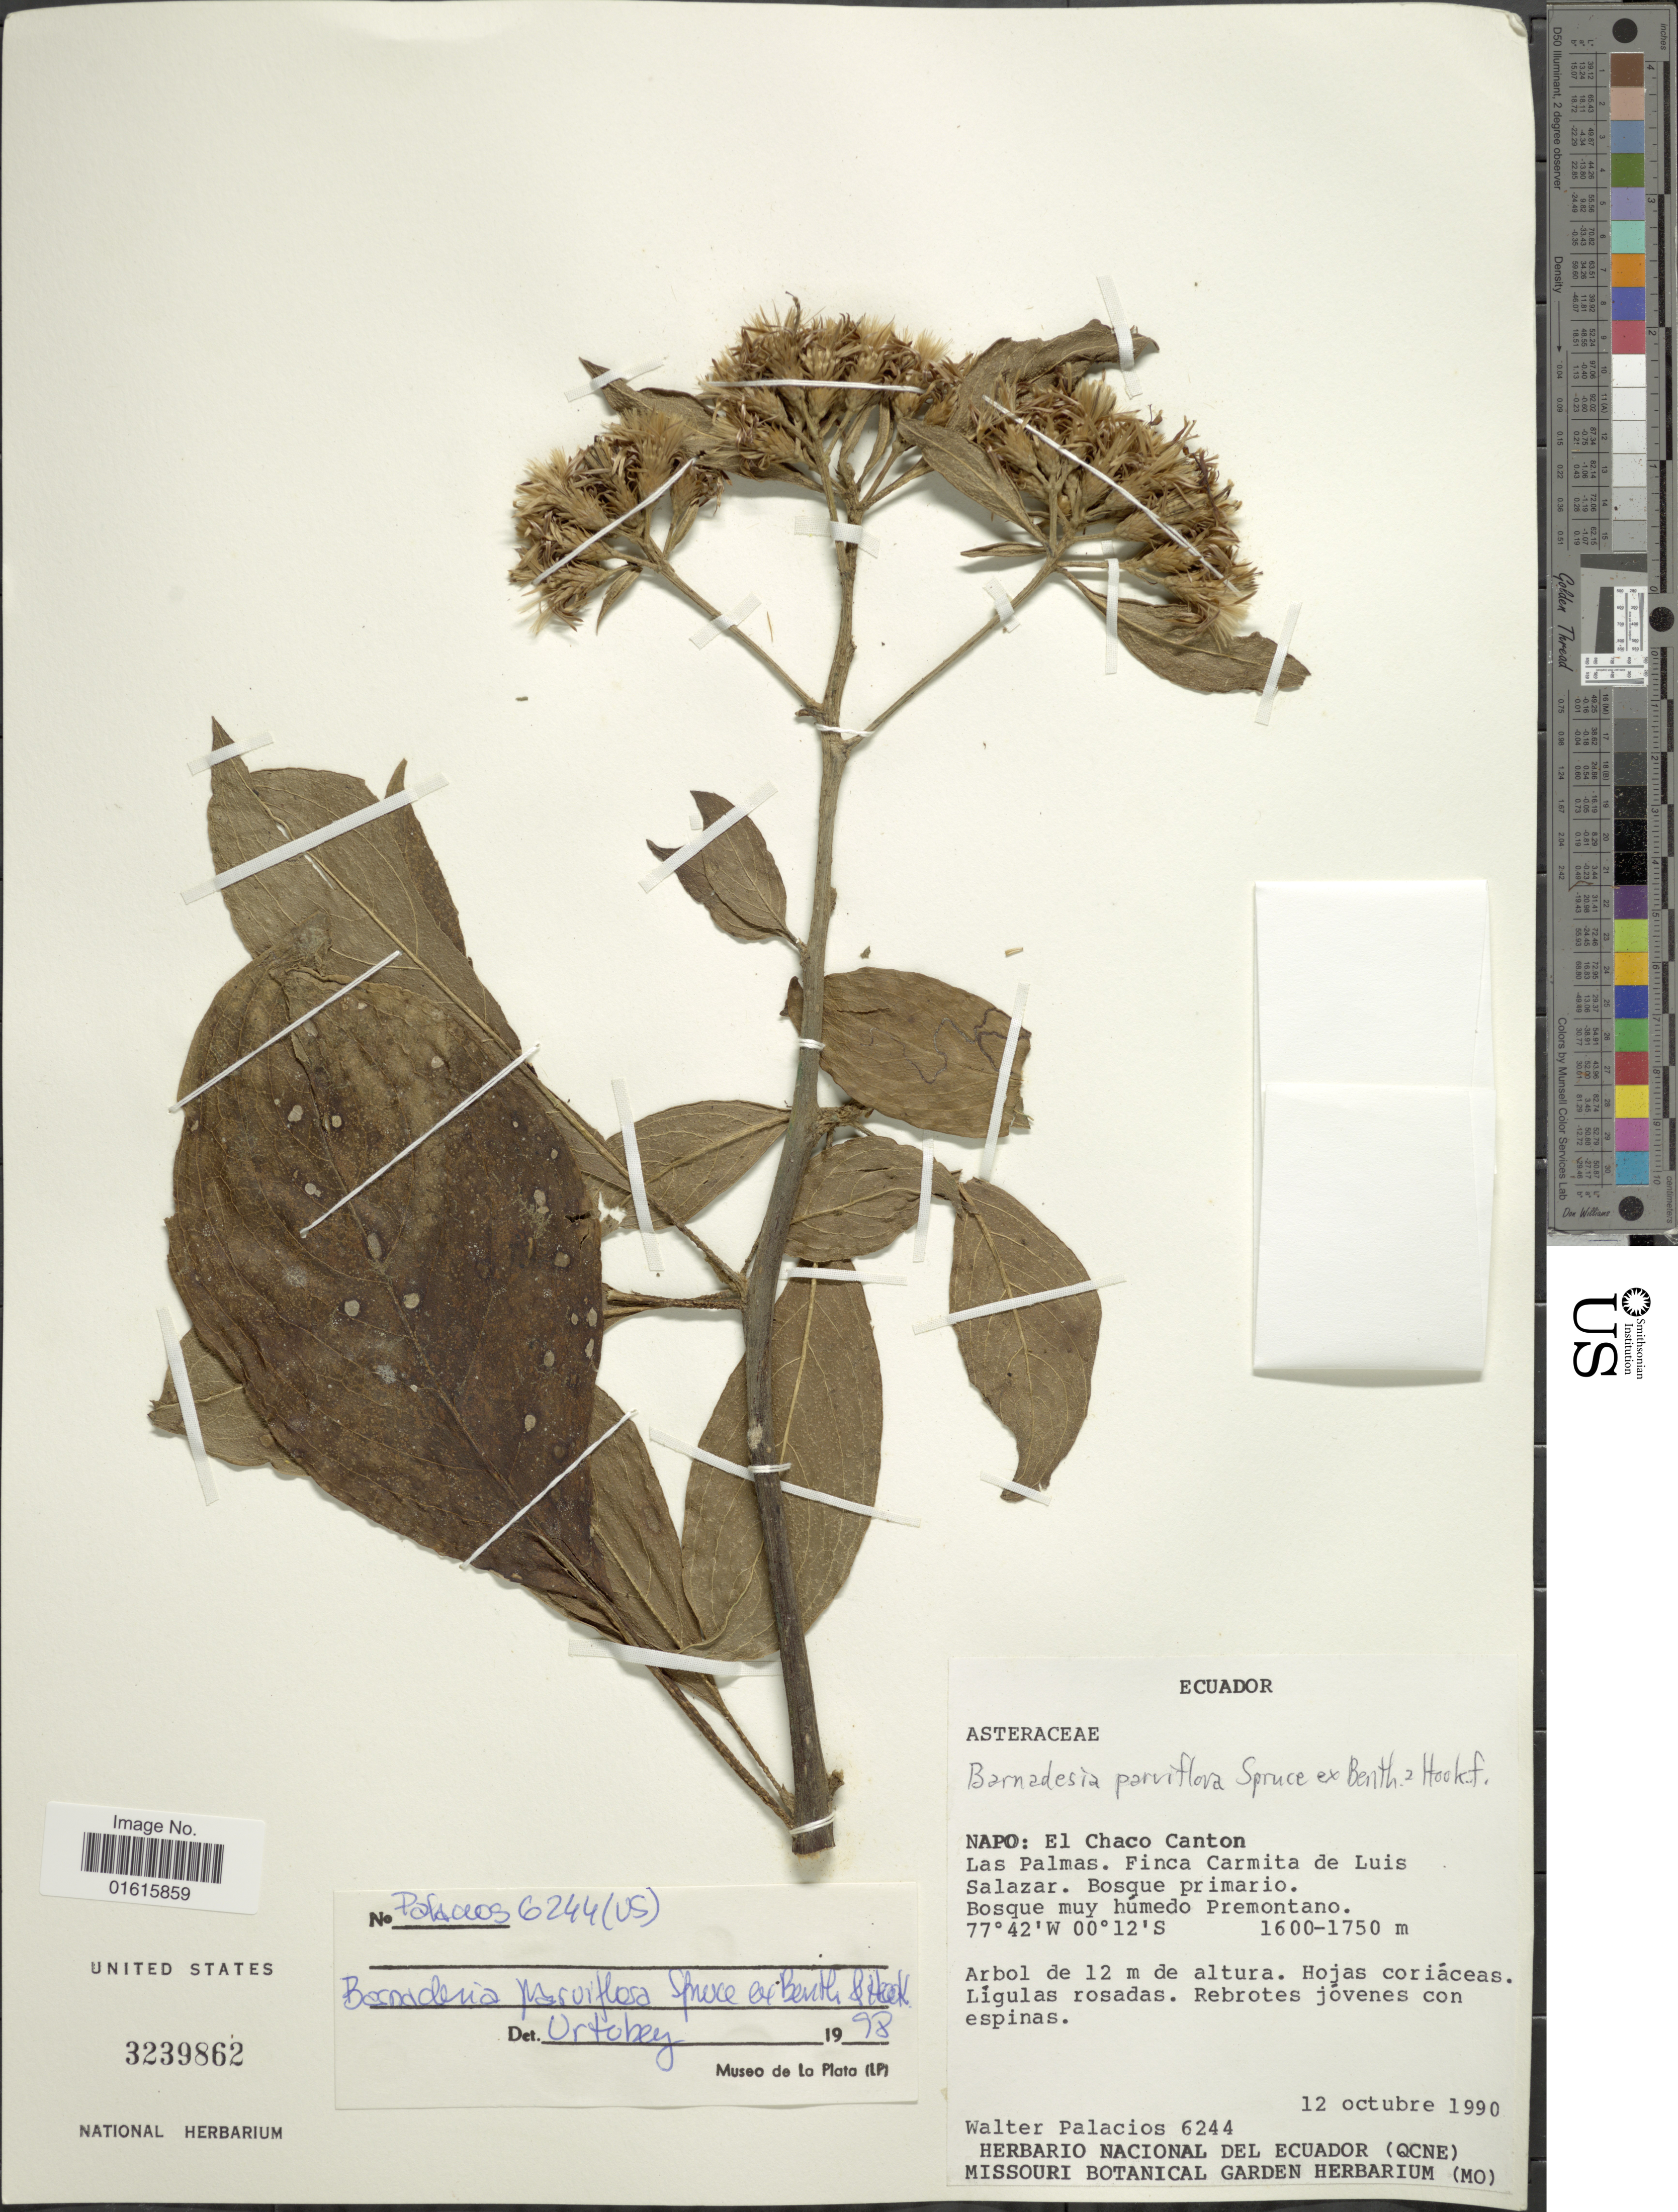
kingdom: Plantae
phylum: Tracheophyta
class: Magnoliopsida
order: Asterales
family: Asteraceae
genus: Barnadesia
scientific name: Barnadesia parviflora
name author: Spruce ex Benth. & Hook. f.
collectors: W. Palacios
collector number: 6244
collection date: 1990-10-12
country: Ecuador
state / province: Napo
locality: El Chaco Canton, Las Palmas. Finca Carmita de Luis Salazar. Bosque primario, Bosque muy humedo Premontano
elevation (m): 1600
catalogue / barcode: US 3239862